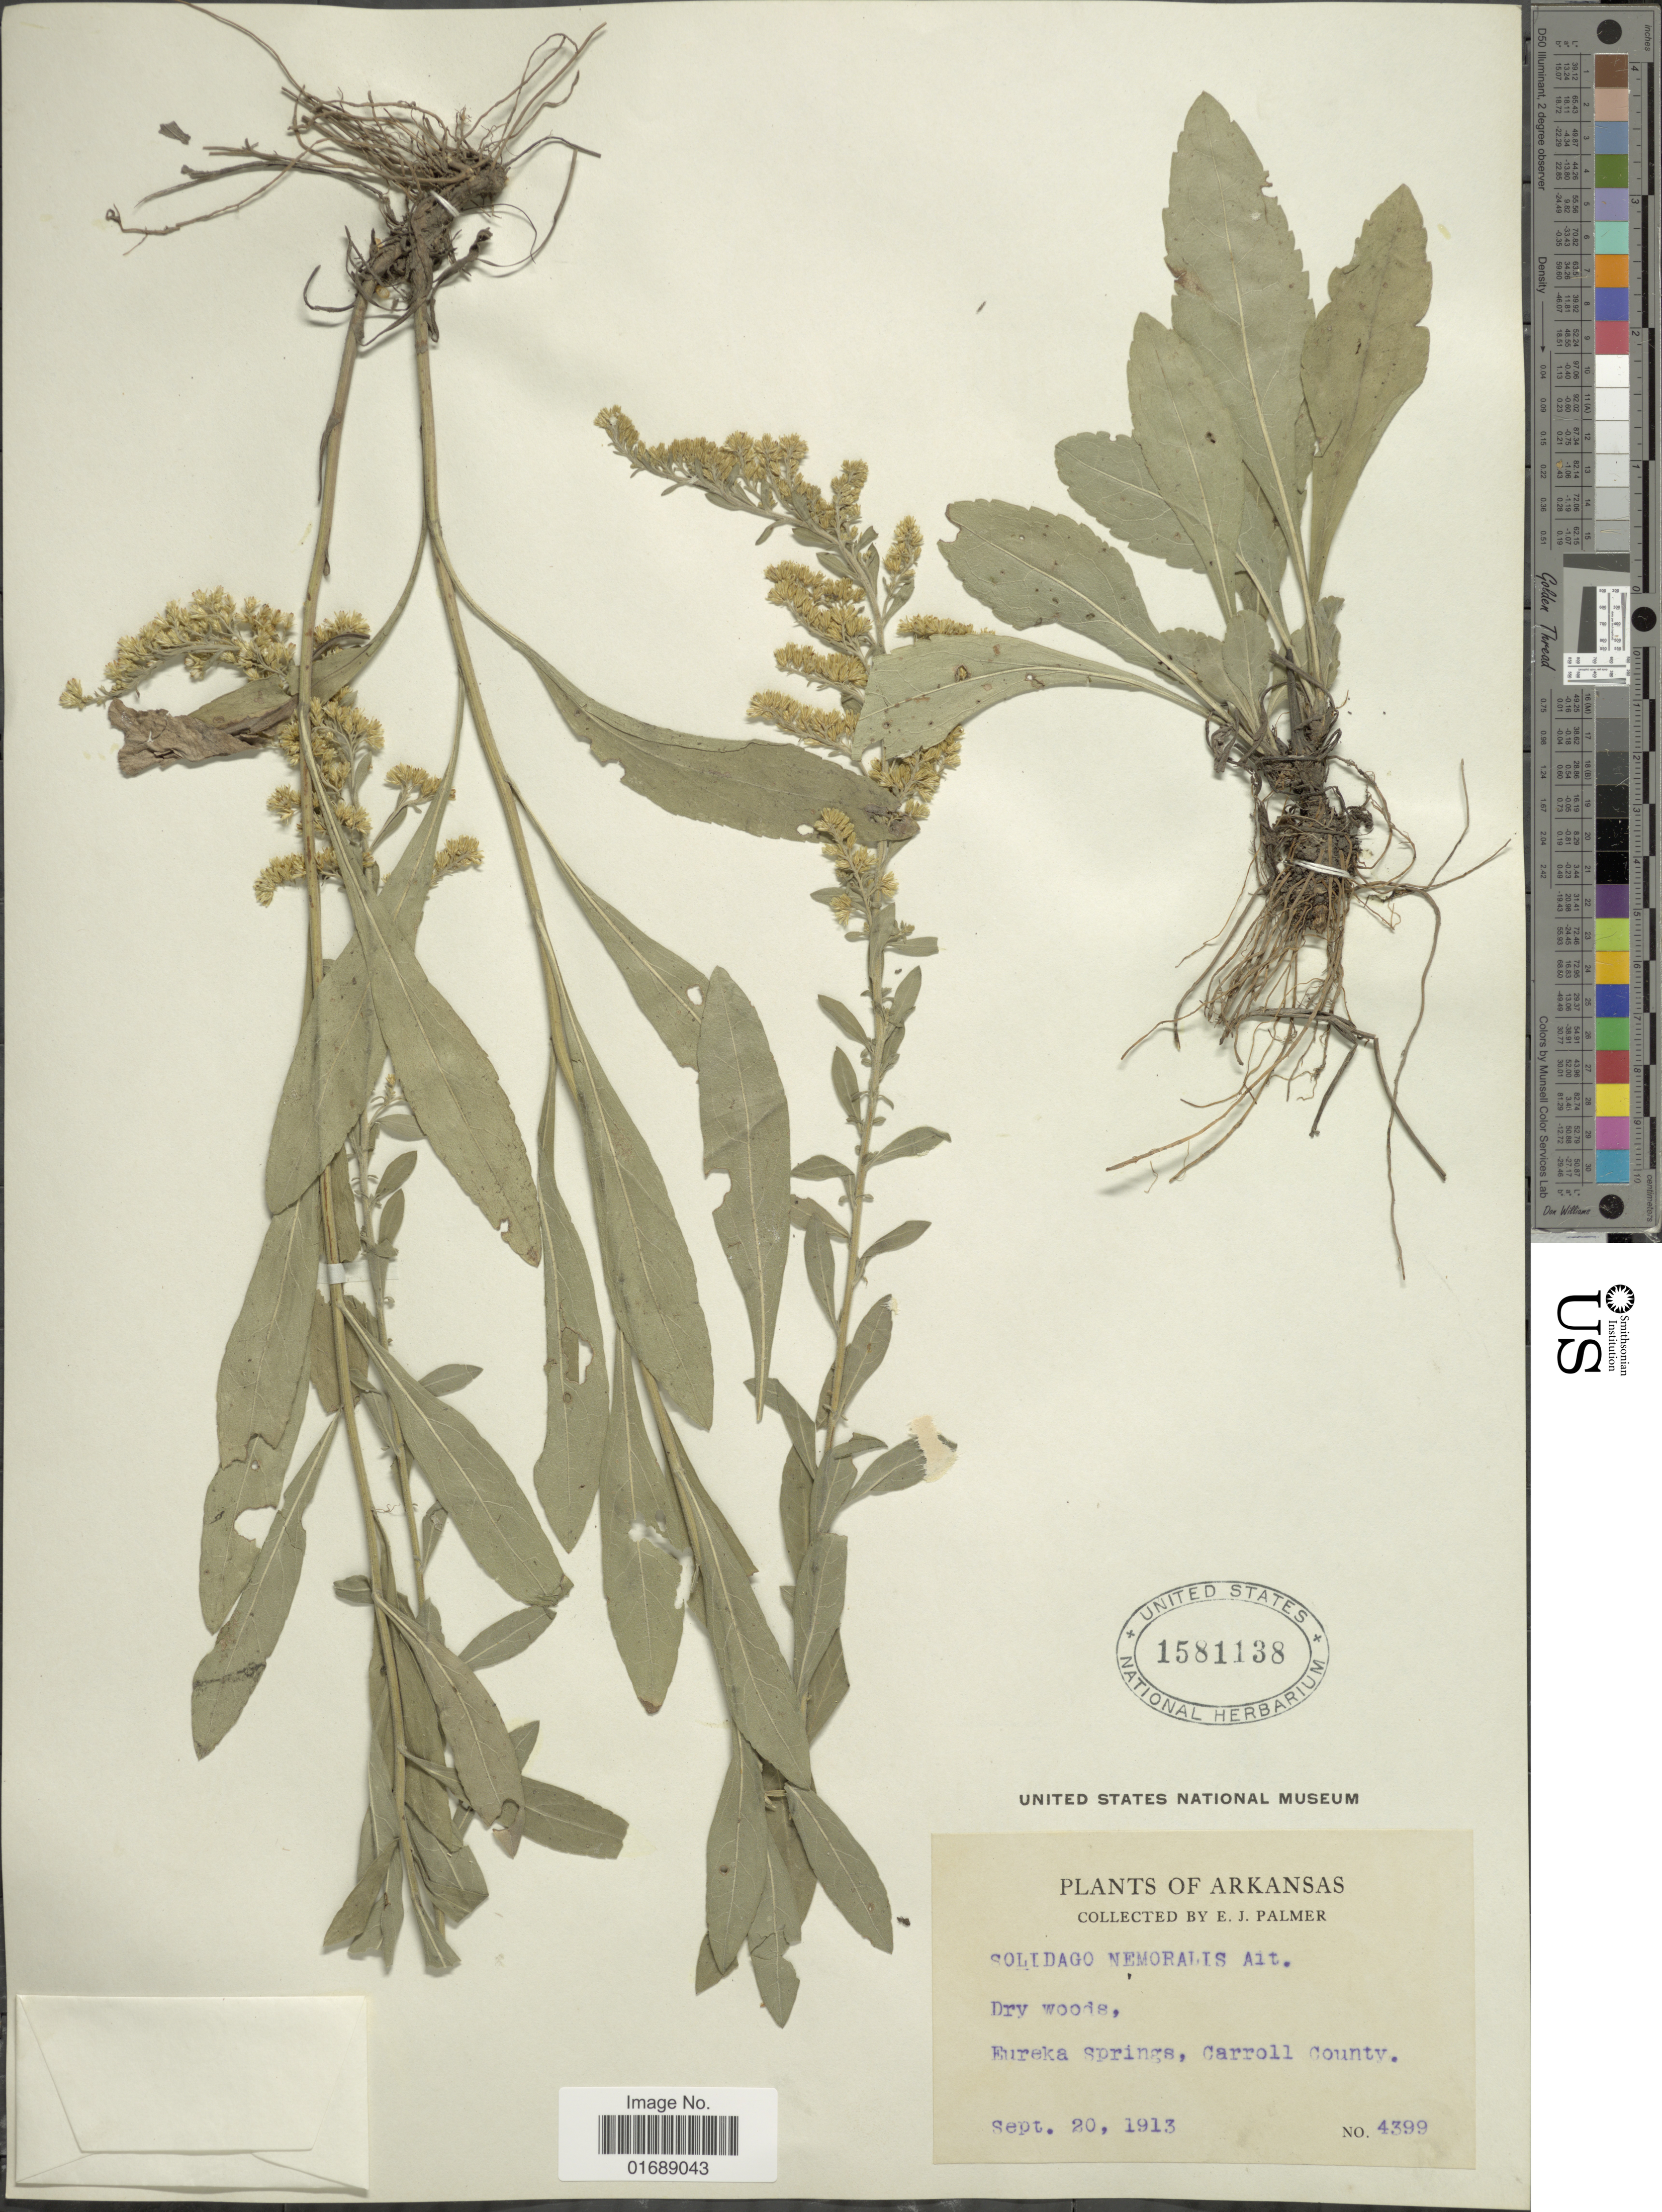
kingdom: Plantae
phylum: Tracheophyta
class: Magnoliopsida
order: Asterales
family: Asteraceae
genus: Solidago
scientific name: Solidago nemoralis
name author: Aiton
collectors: E. J. Palmer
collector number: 4399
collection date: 1913-09-20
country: United States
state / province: Arkansas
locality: Eureka Springs, Carroll County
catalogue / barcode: US 1581138